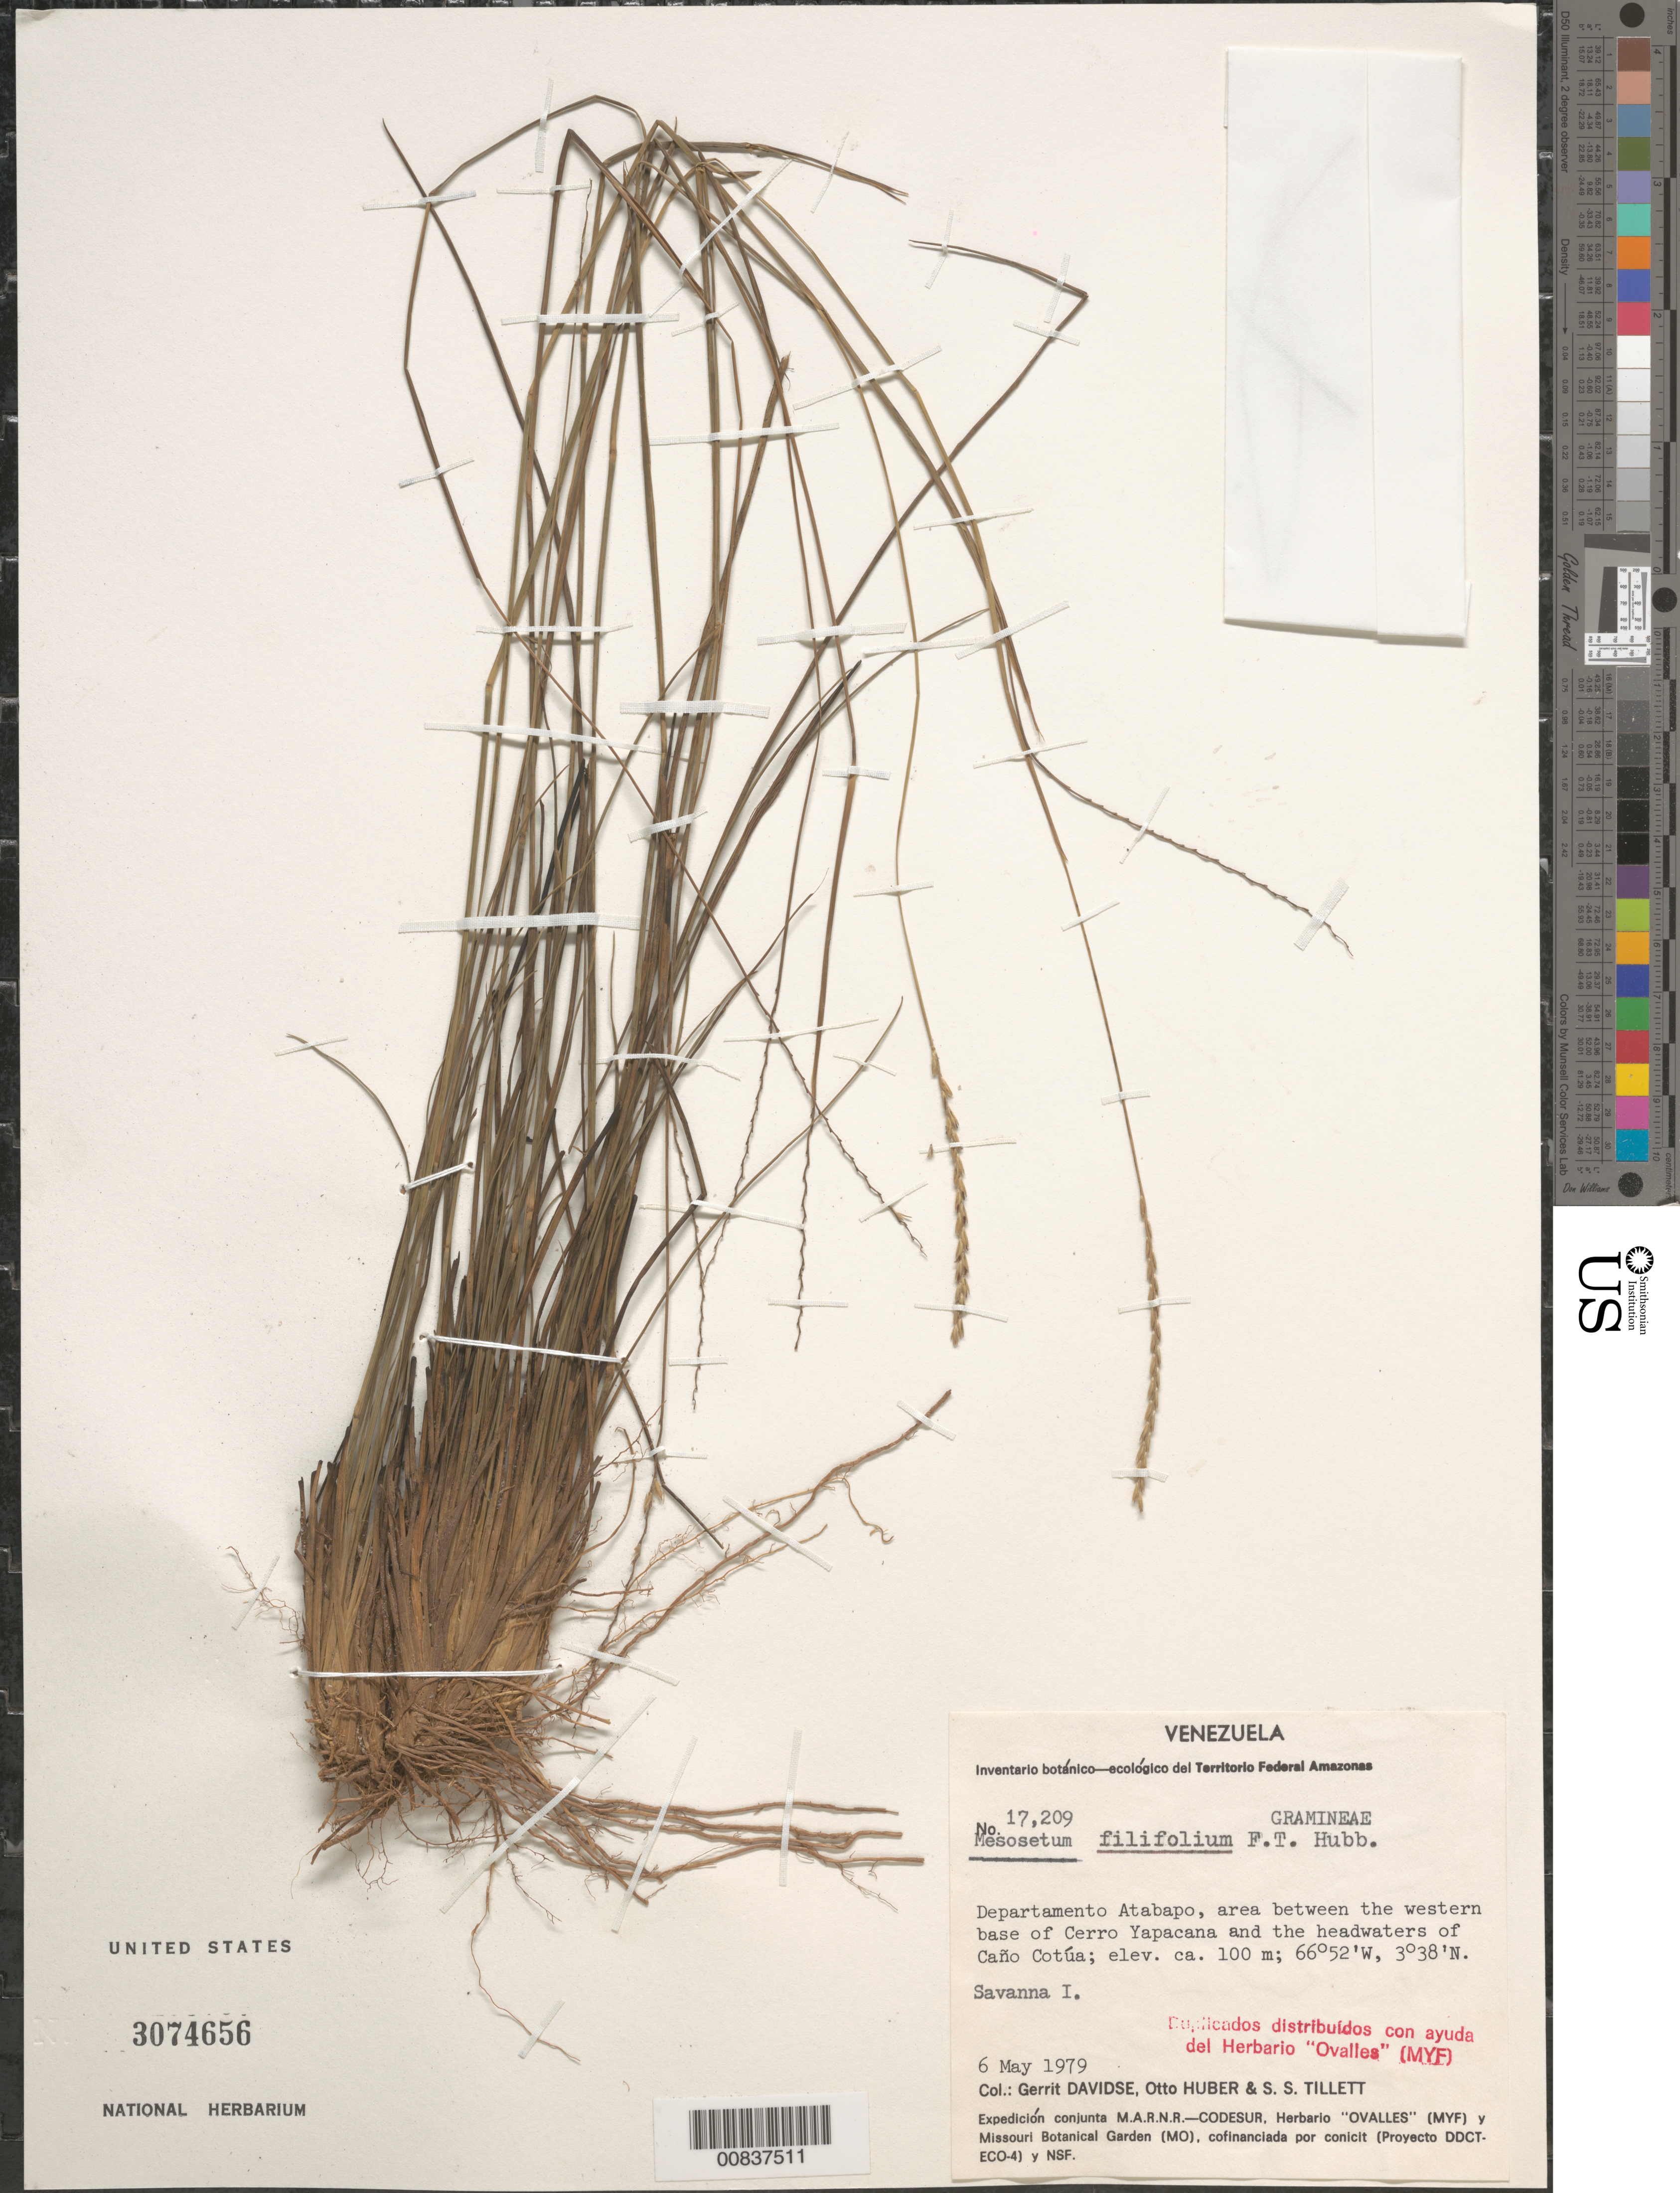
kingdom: Plantae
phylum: Tracheophyta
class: Liliopsida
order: Poales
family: Poaceae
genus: Mesosetum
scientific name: Mesosetum filifolium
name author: F.T. Hubb.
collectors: G. Davidse, O. Huber & S. S. Tillett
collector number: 17209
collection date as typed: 6-May-79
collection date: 1979-05-06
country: Venezuela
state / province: Amazonas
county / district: Atabapo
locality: Cerro Yapacána, western base, to headwaters of Caño Cotúa, Savanna I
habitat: Savanna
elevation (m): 100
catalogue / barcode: US 3074656